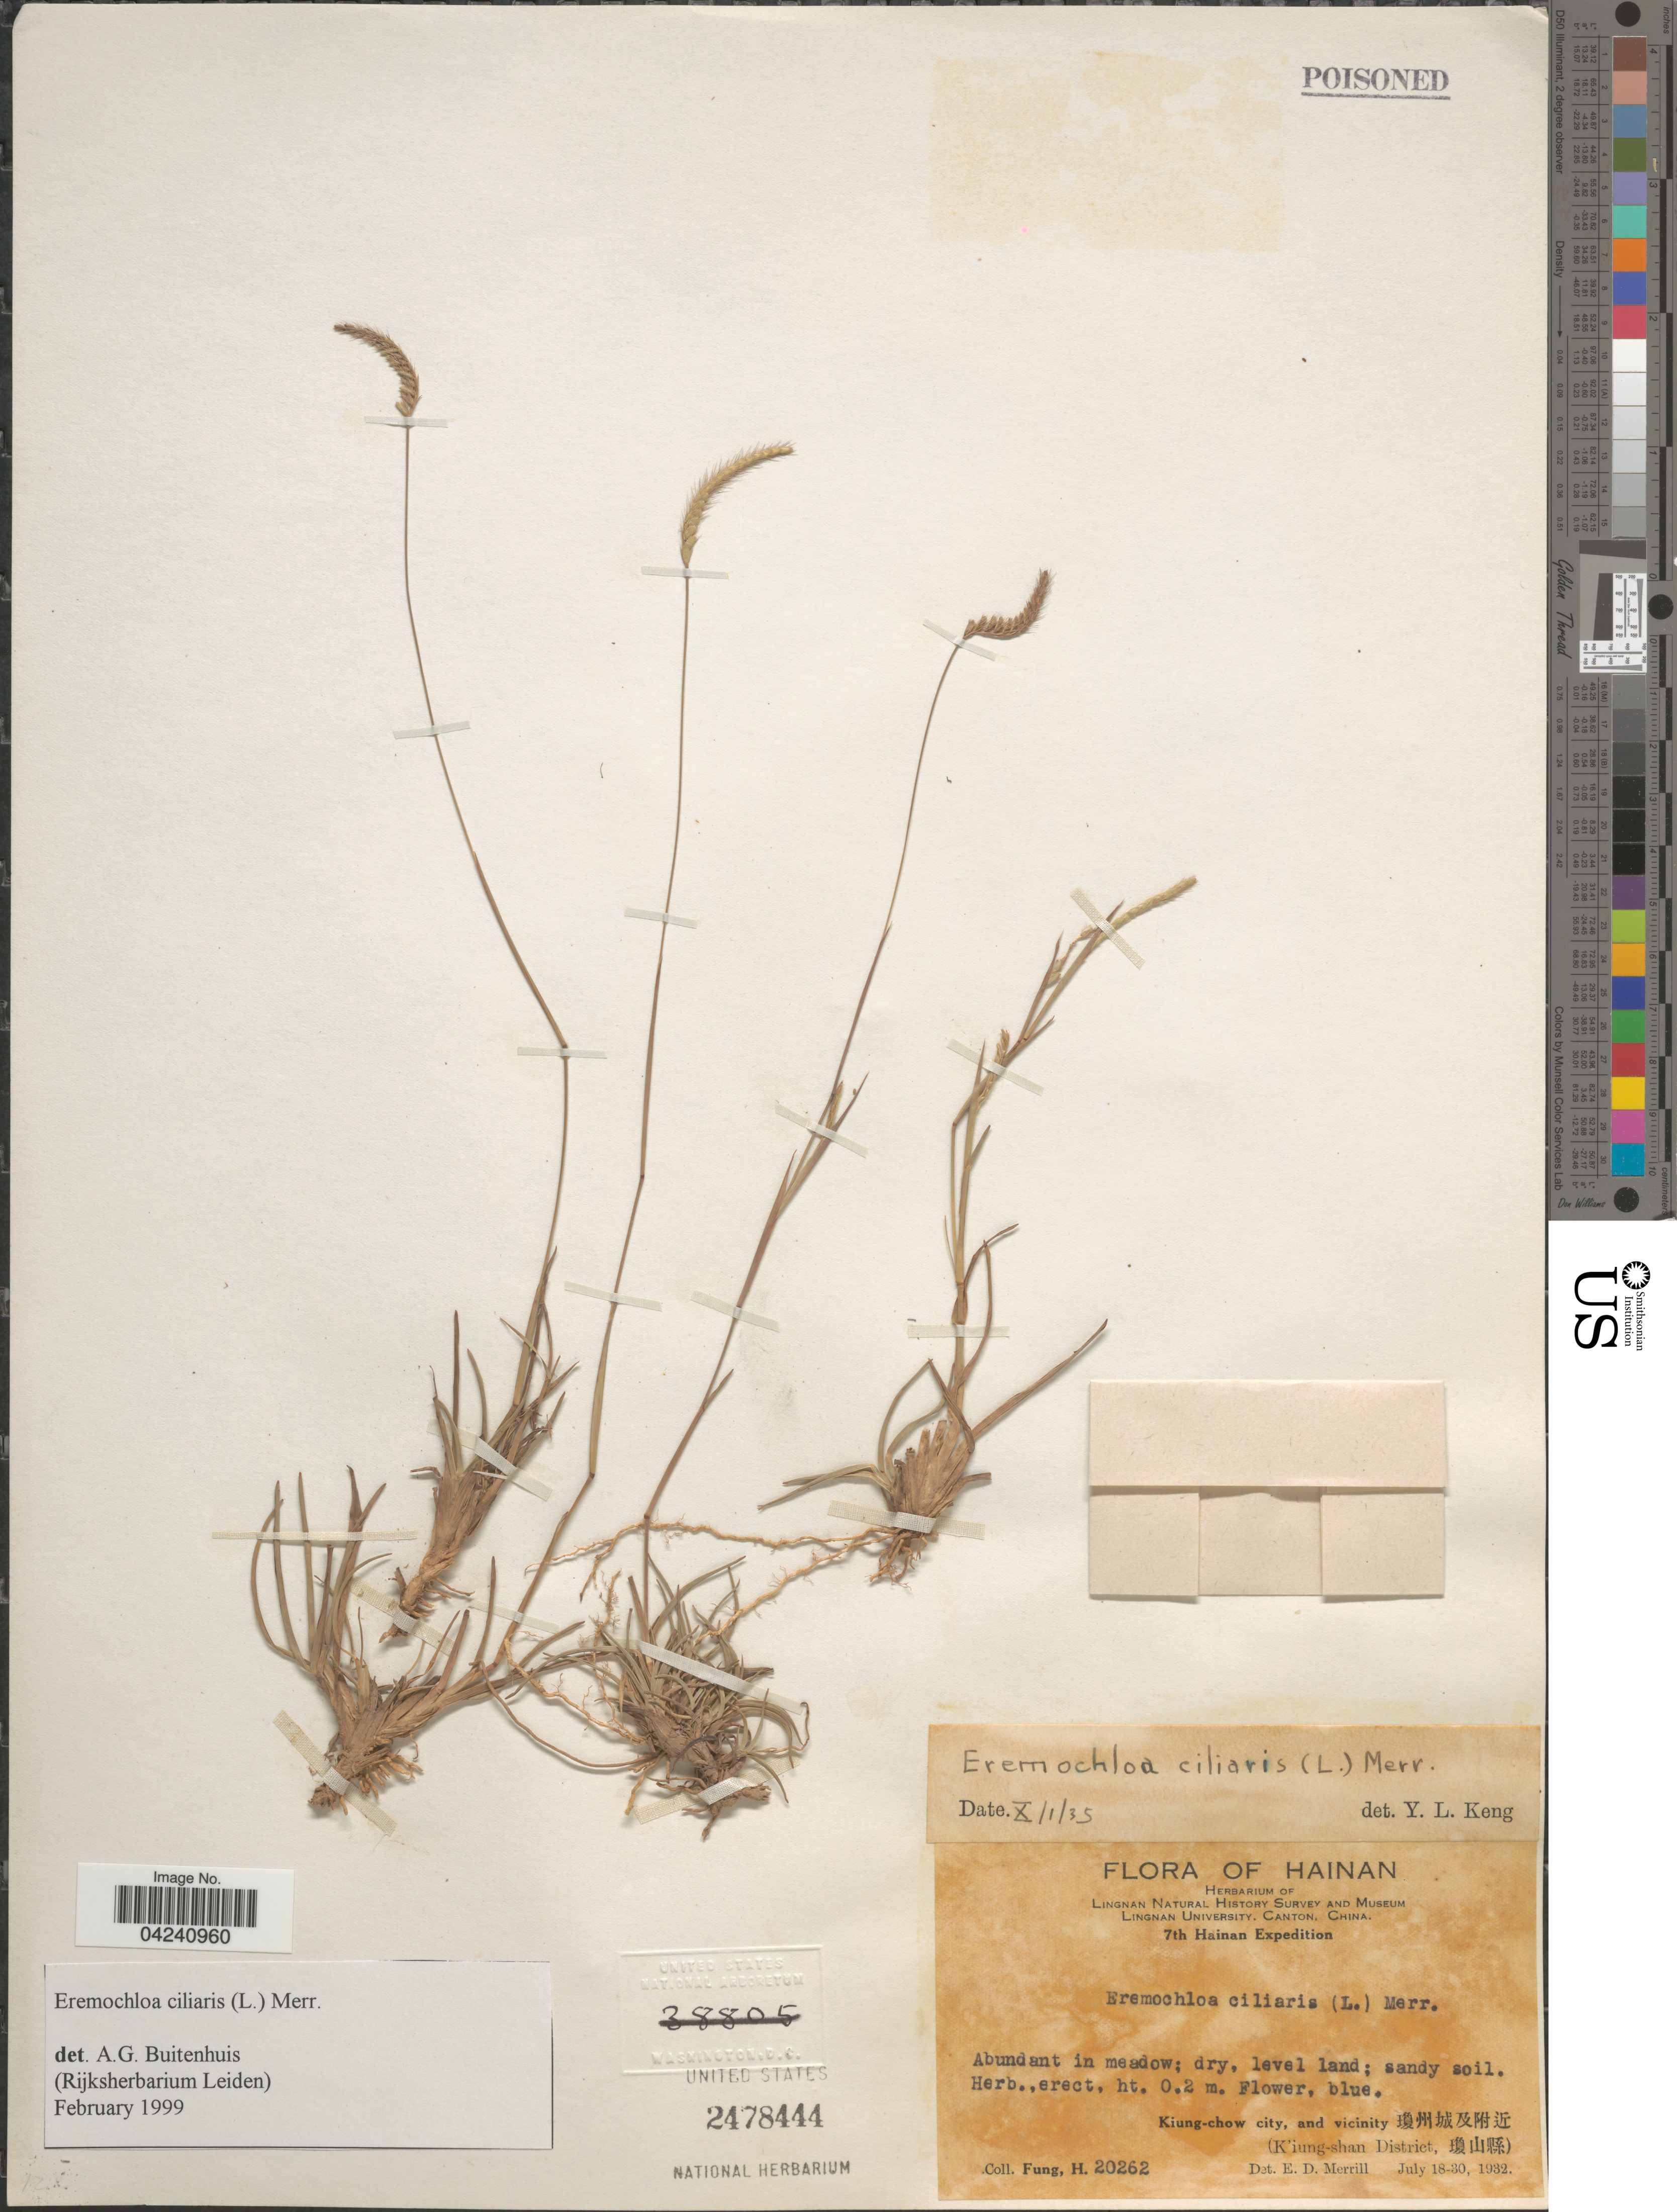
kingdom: Plantae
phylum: Tracheophyta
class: Liliopsida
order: Poales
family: Poaceae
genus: Eremochloa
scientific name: Eremochloa ciliaris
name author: (L.) Merr.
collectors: H. Fung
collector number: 20262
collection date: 1932-07-18/1932-07-30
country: China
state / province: Hainan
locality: Lingnan Natural History Survey and Museum. Lingnan University, Canton, China. 7th Hainan E[Foreign script]pedition. Kiung-chow city, and vicinity [Foreign script] (K'iung-shan District, [Foreign script]).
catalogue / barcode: US 2478444